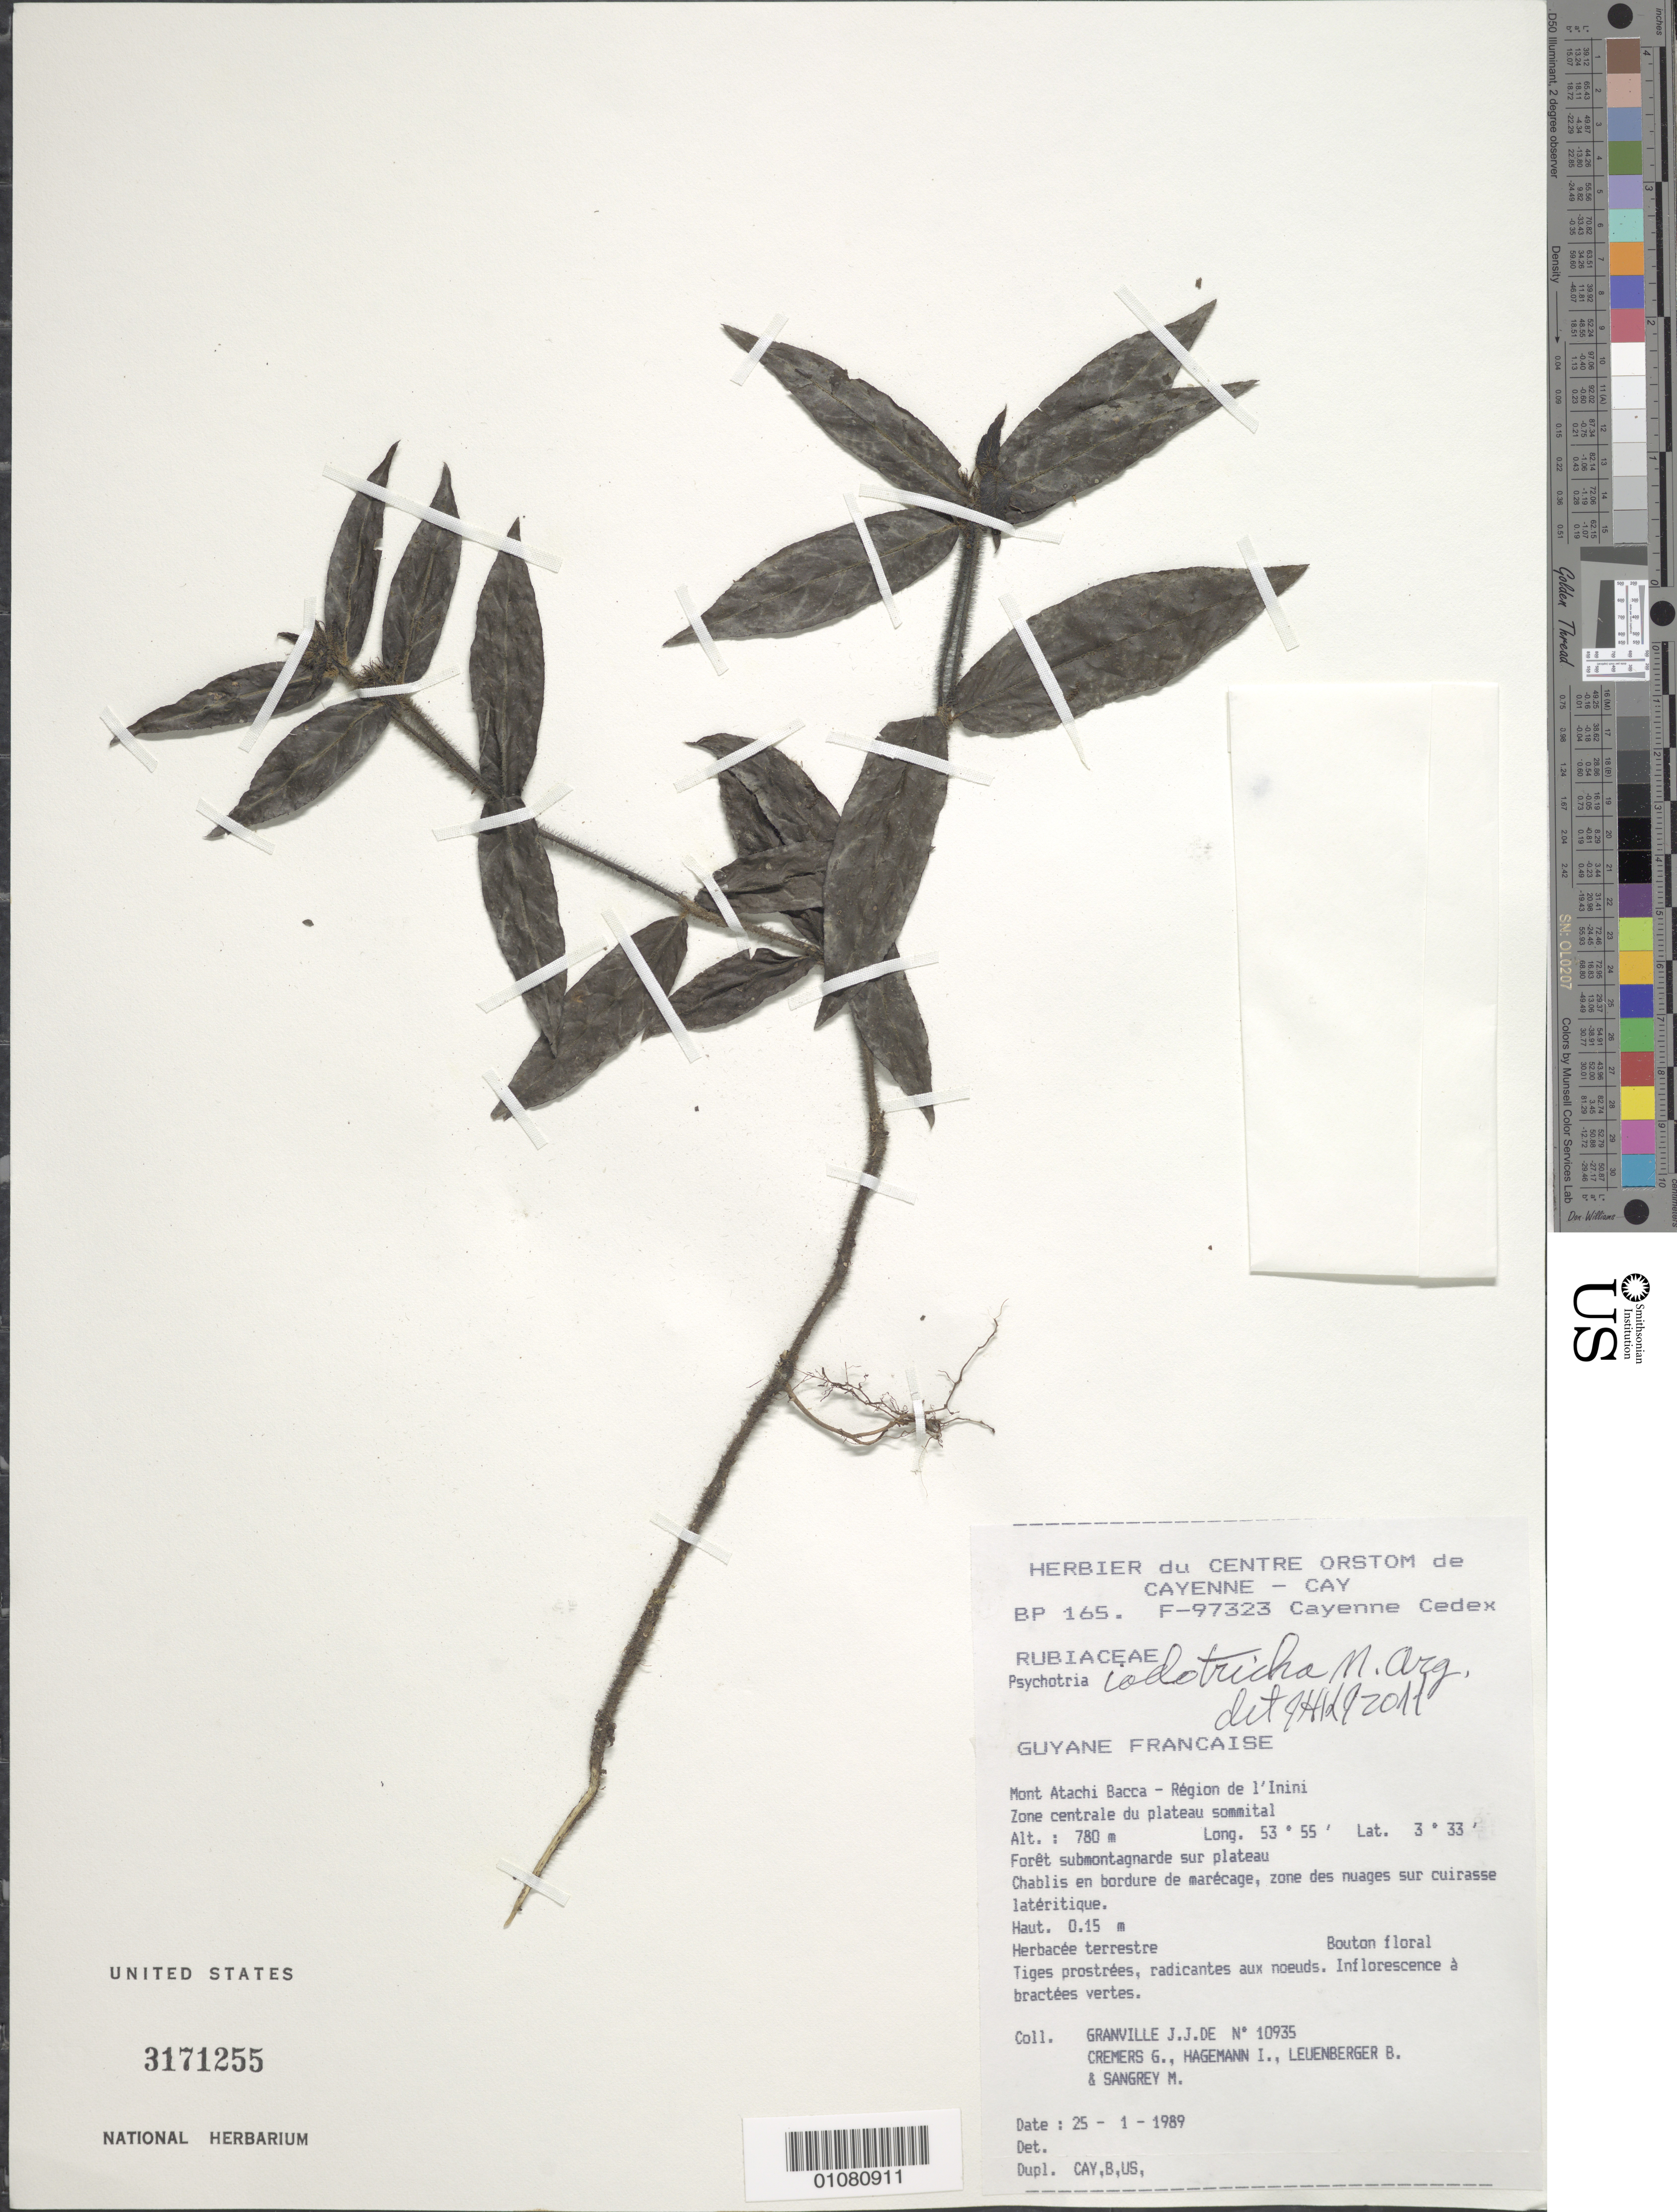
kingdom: Plantae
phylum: Tracheophyta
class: Magnoliopsida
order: Gentianales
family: Rubiaceae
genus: Palicourea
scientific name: Palicourea iodotricha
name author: (Müll. Arg.) Delprete & J.H. Kirkbr.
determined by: Kirkbride, J. H., Jr.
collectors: J.-J. de Granville, G. Cremers, J. Hagemann, B. E. Leuenberger & M. S. Sangrey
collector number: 10935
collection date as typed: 25-Jan-89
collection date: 1989-01-25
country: French Guiana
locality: Mont Atachi Bacca, région de l'Inini. Zone centrale du plateau sommital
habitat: Foret submontagnarde sur plateau. Chablis en bordure de marecage, zone des nuages sur cuirasse lateritique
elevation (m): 780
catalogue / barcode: US 3171255